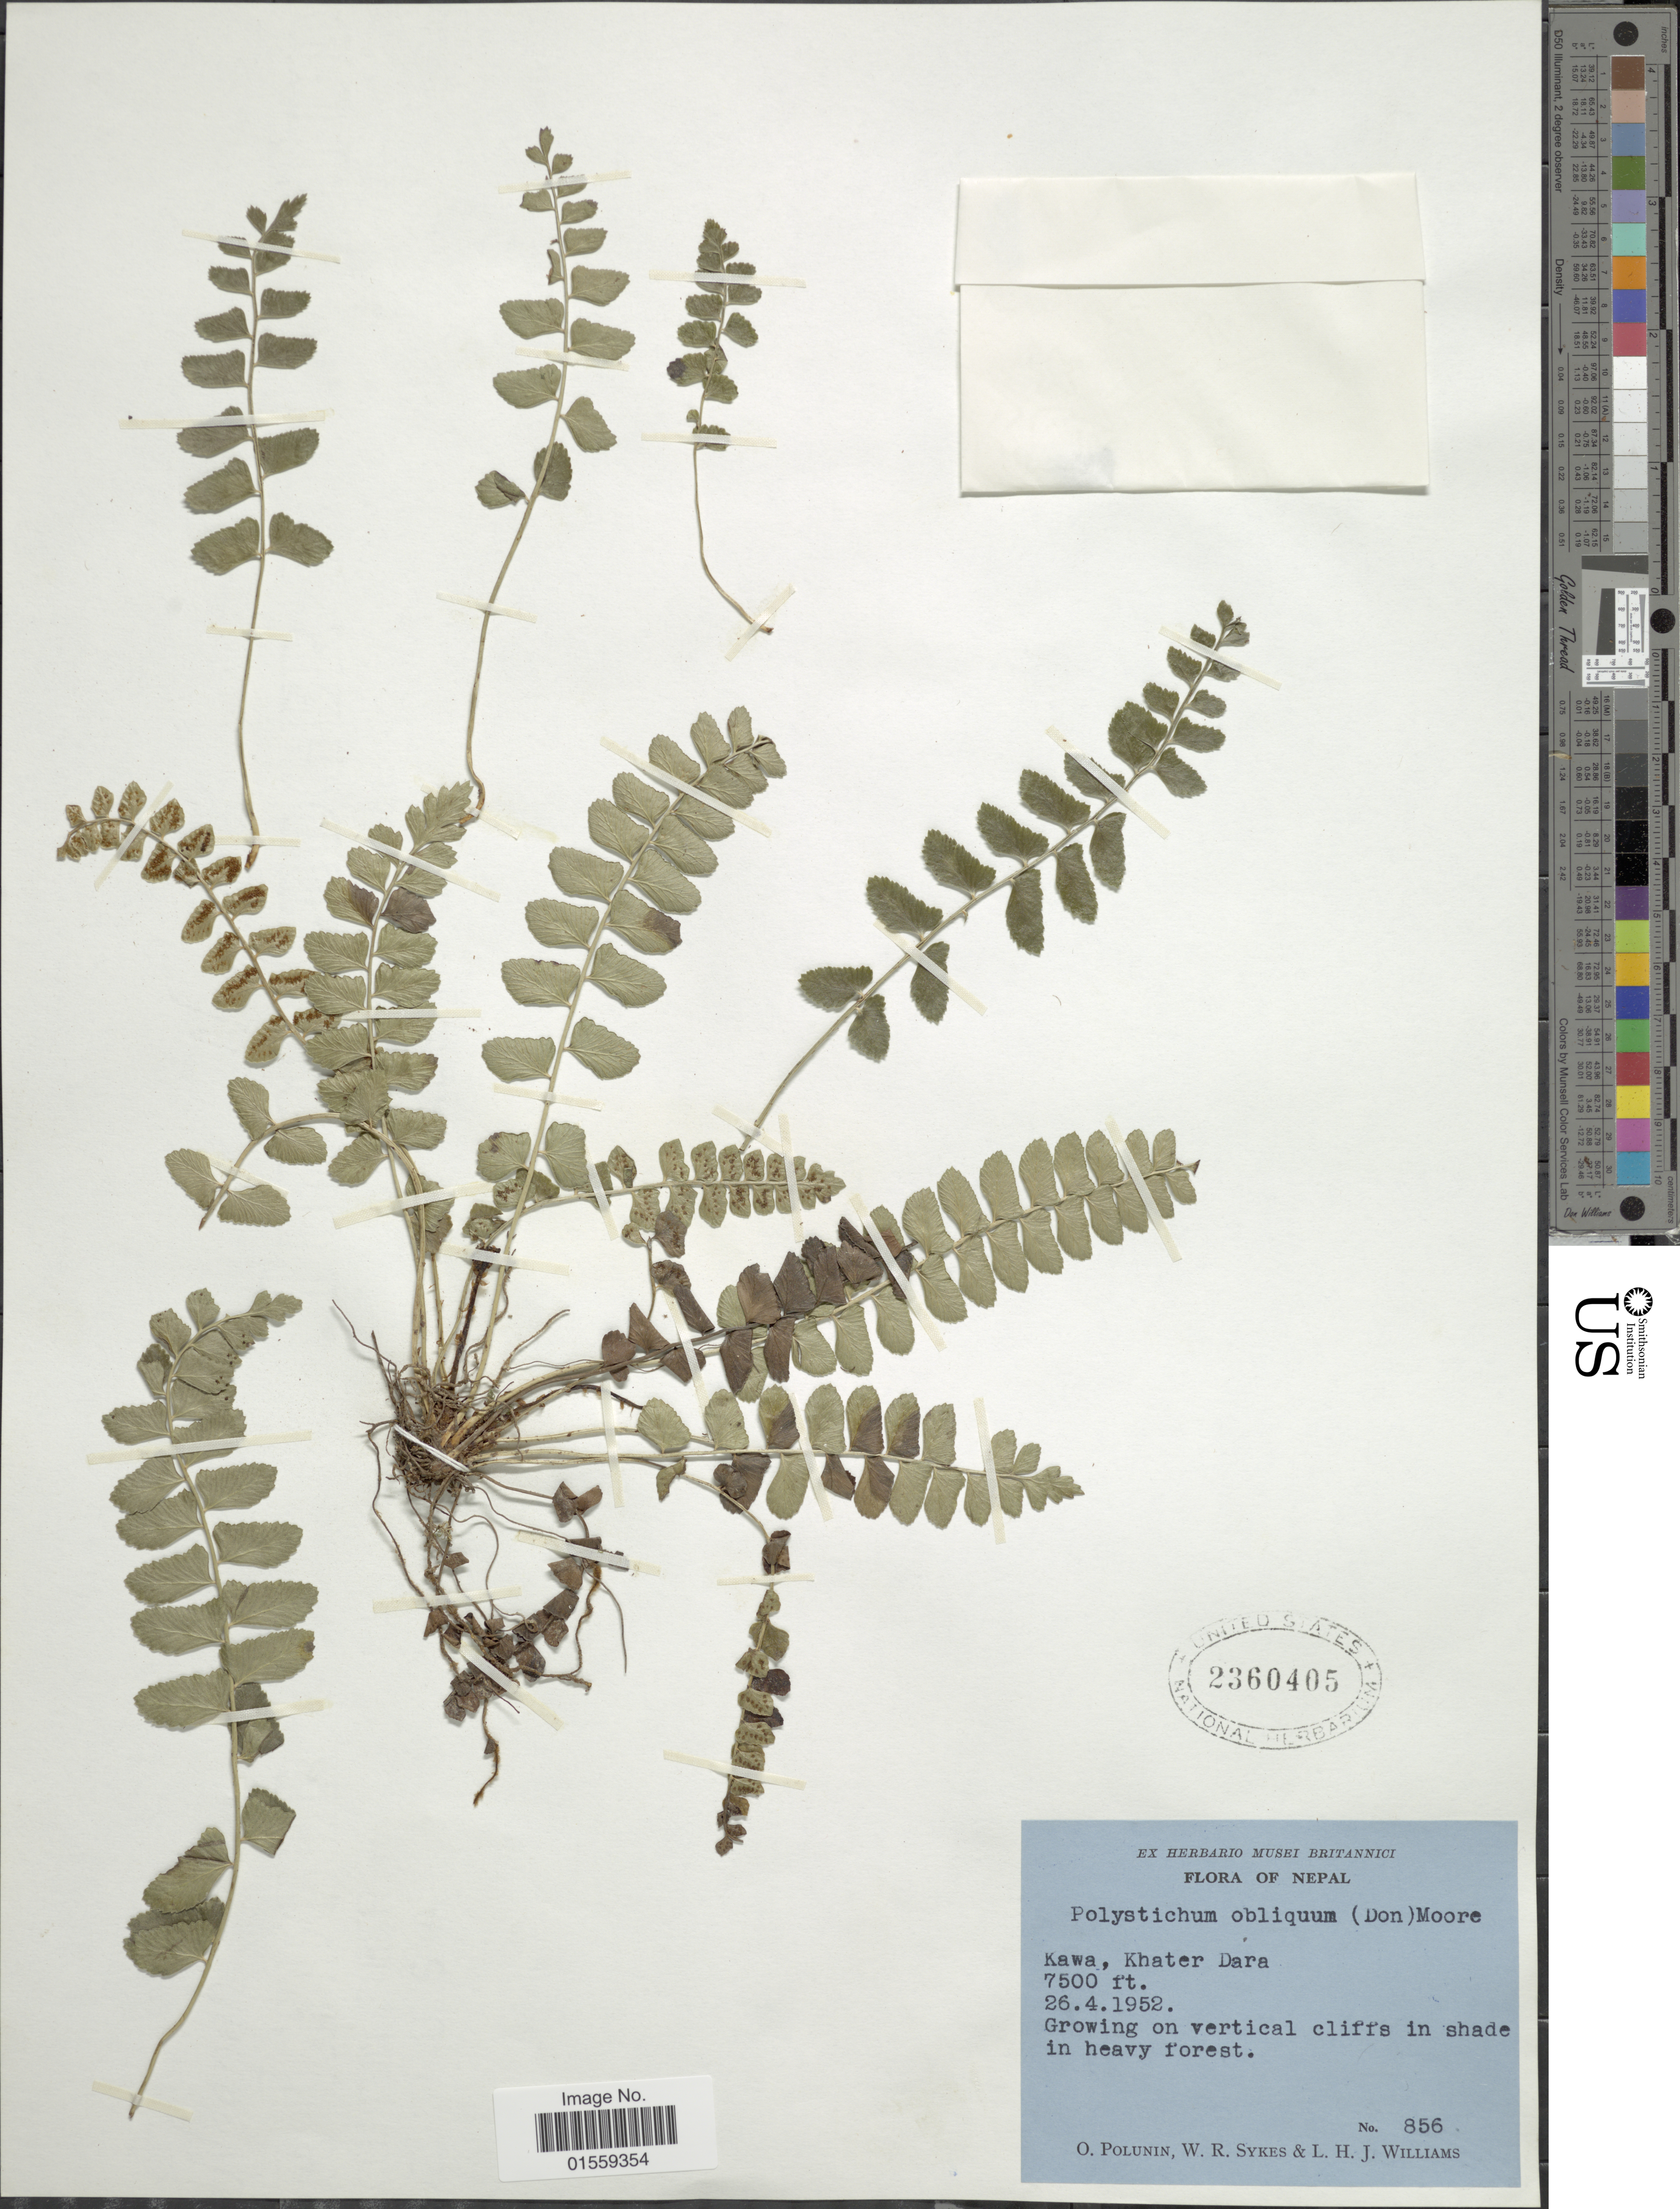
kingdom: Plantae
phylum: Tracheophyta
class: Polypodiopsida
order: Polypodiales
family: Dryopteridaceae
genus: Polystichum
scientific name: Polystichum obliquum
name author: (D. Don) T. Moore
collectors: O. V. Polunin, W. R. Sykes & L. H. J. Williams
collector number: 856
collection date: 1952-04-26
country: Nepal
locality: Kawa, Khater dara.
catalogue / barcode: US 2360405